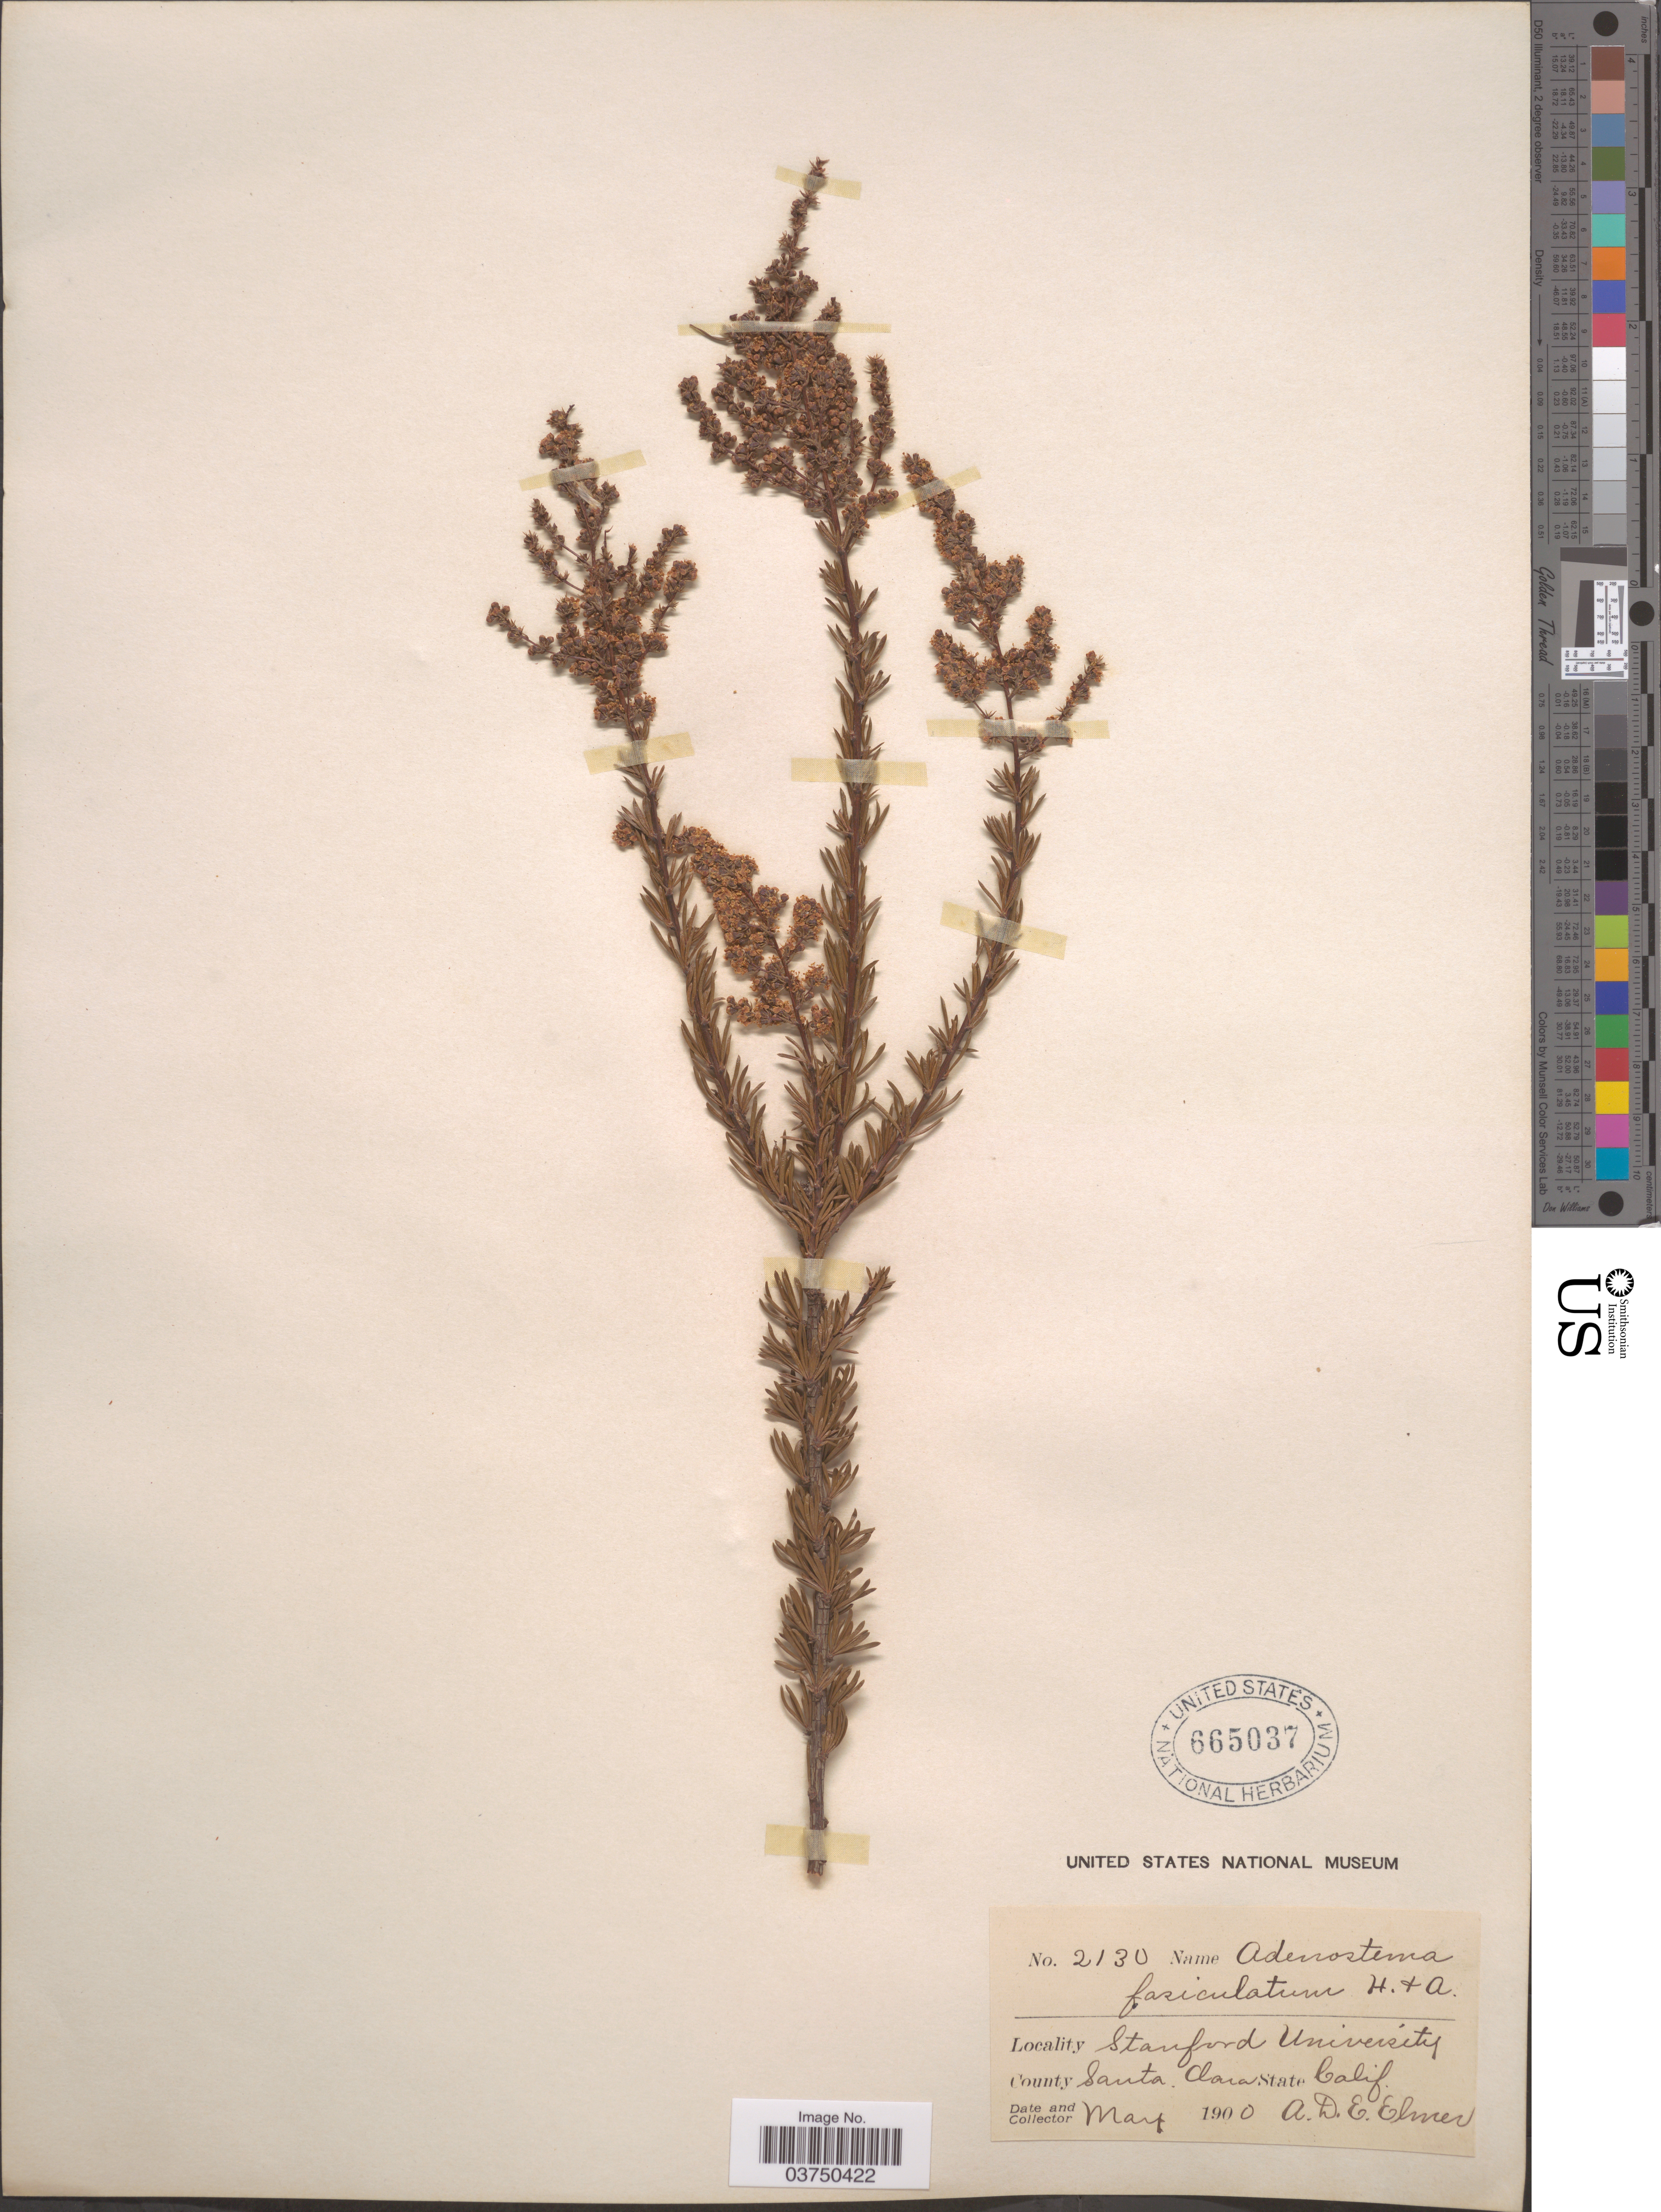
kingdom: Plantae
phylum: Tracheophyta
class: Magnoliopsida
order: Rosales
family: Rosaceae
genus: Adenostoma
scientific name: Adenostoma fasciculatum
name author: Hook. & Arn.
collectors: A. D. E. Elmer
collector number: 2130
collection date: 1900-05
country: United States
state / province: California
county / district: Santa Clara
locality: Stanford University. County Santa Clara.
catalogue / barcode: US 665037